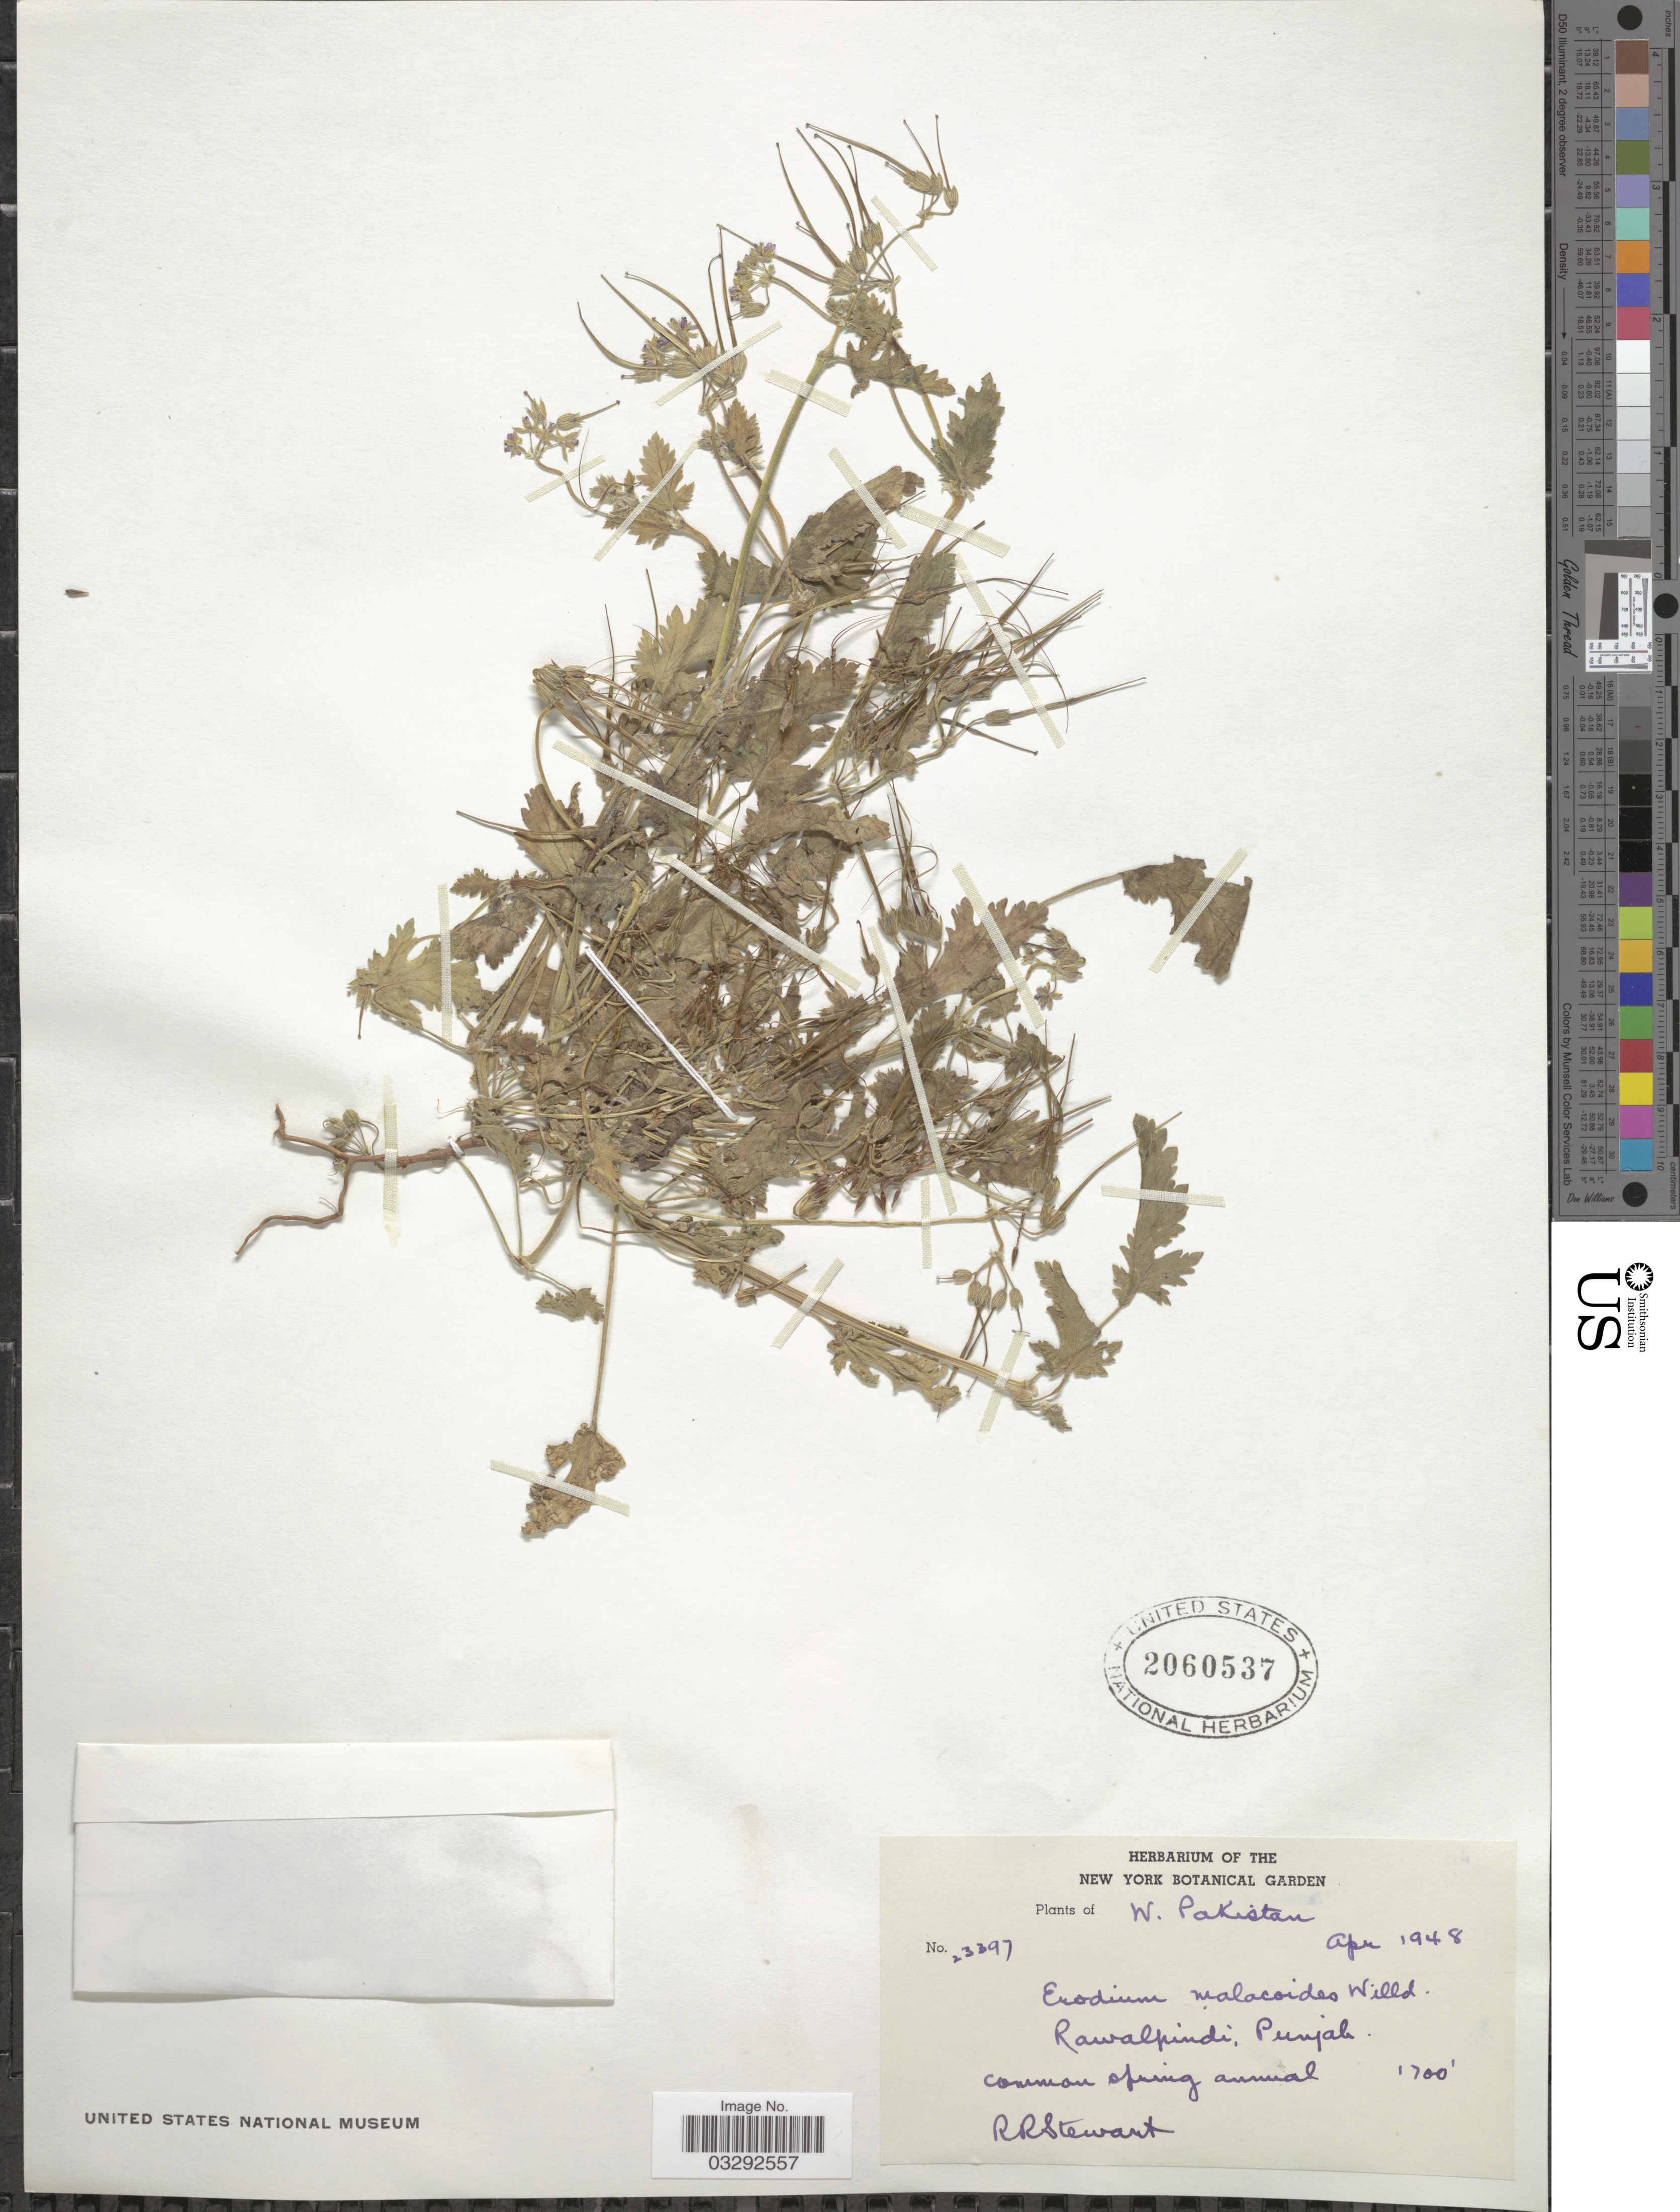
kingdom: Plantae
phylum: Tracheophyta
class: Magnoliopsida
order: Geraniales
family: Geraniaceae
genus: Erodium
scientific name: Erodium malacoides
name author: (L.) L'Hér.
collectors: R. Stewart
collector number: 22397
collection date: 1948-04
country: Pakistan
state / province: Punjab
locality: W. Pakistan. Rawalpindi.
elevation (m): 518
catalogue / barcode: US 2060537